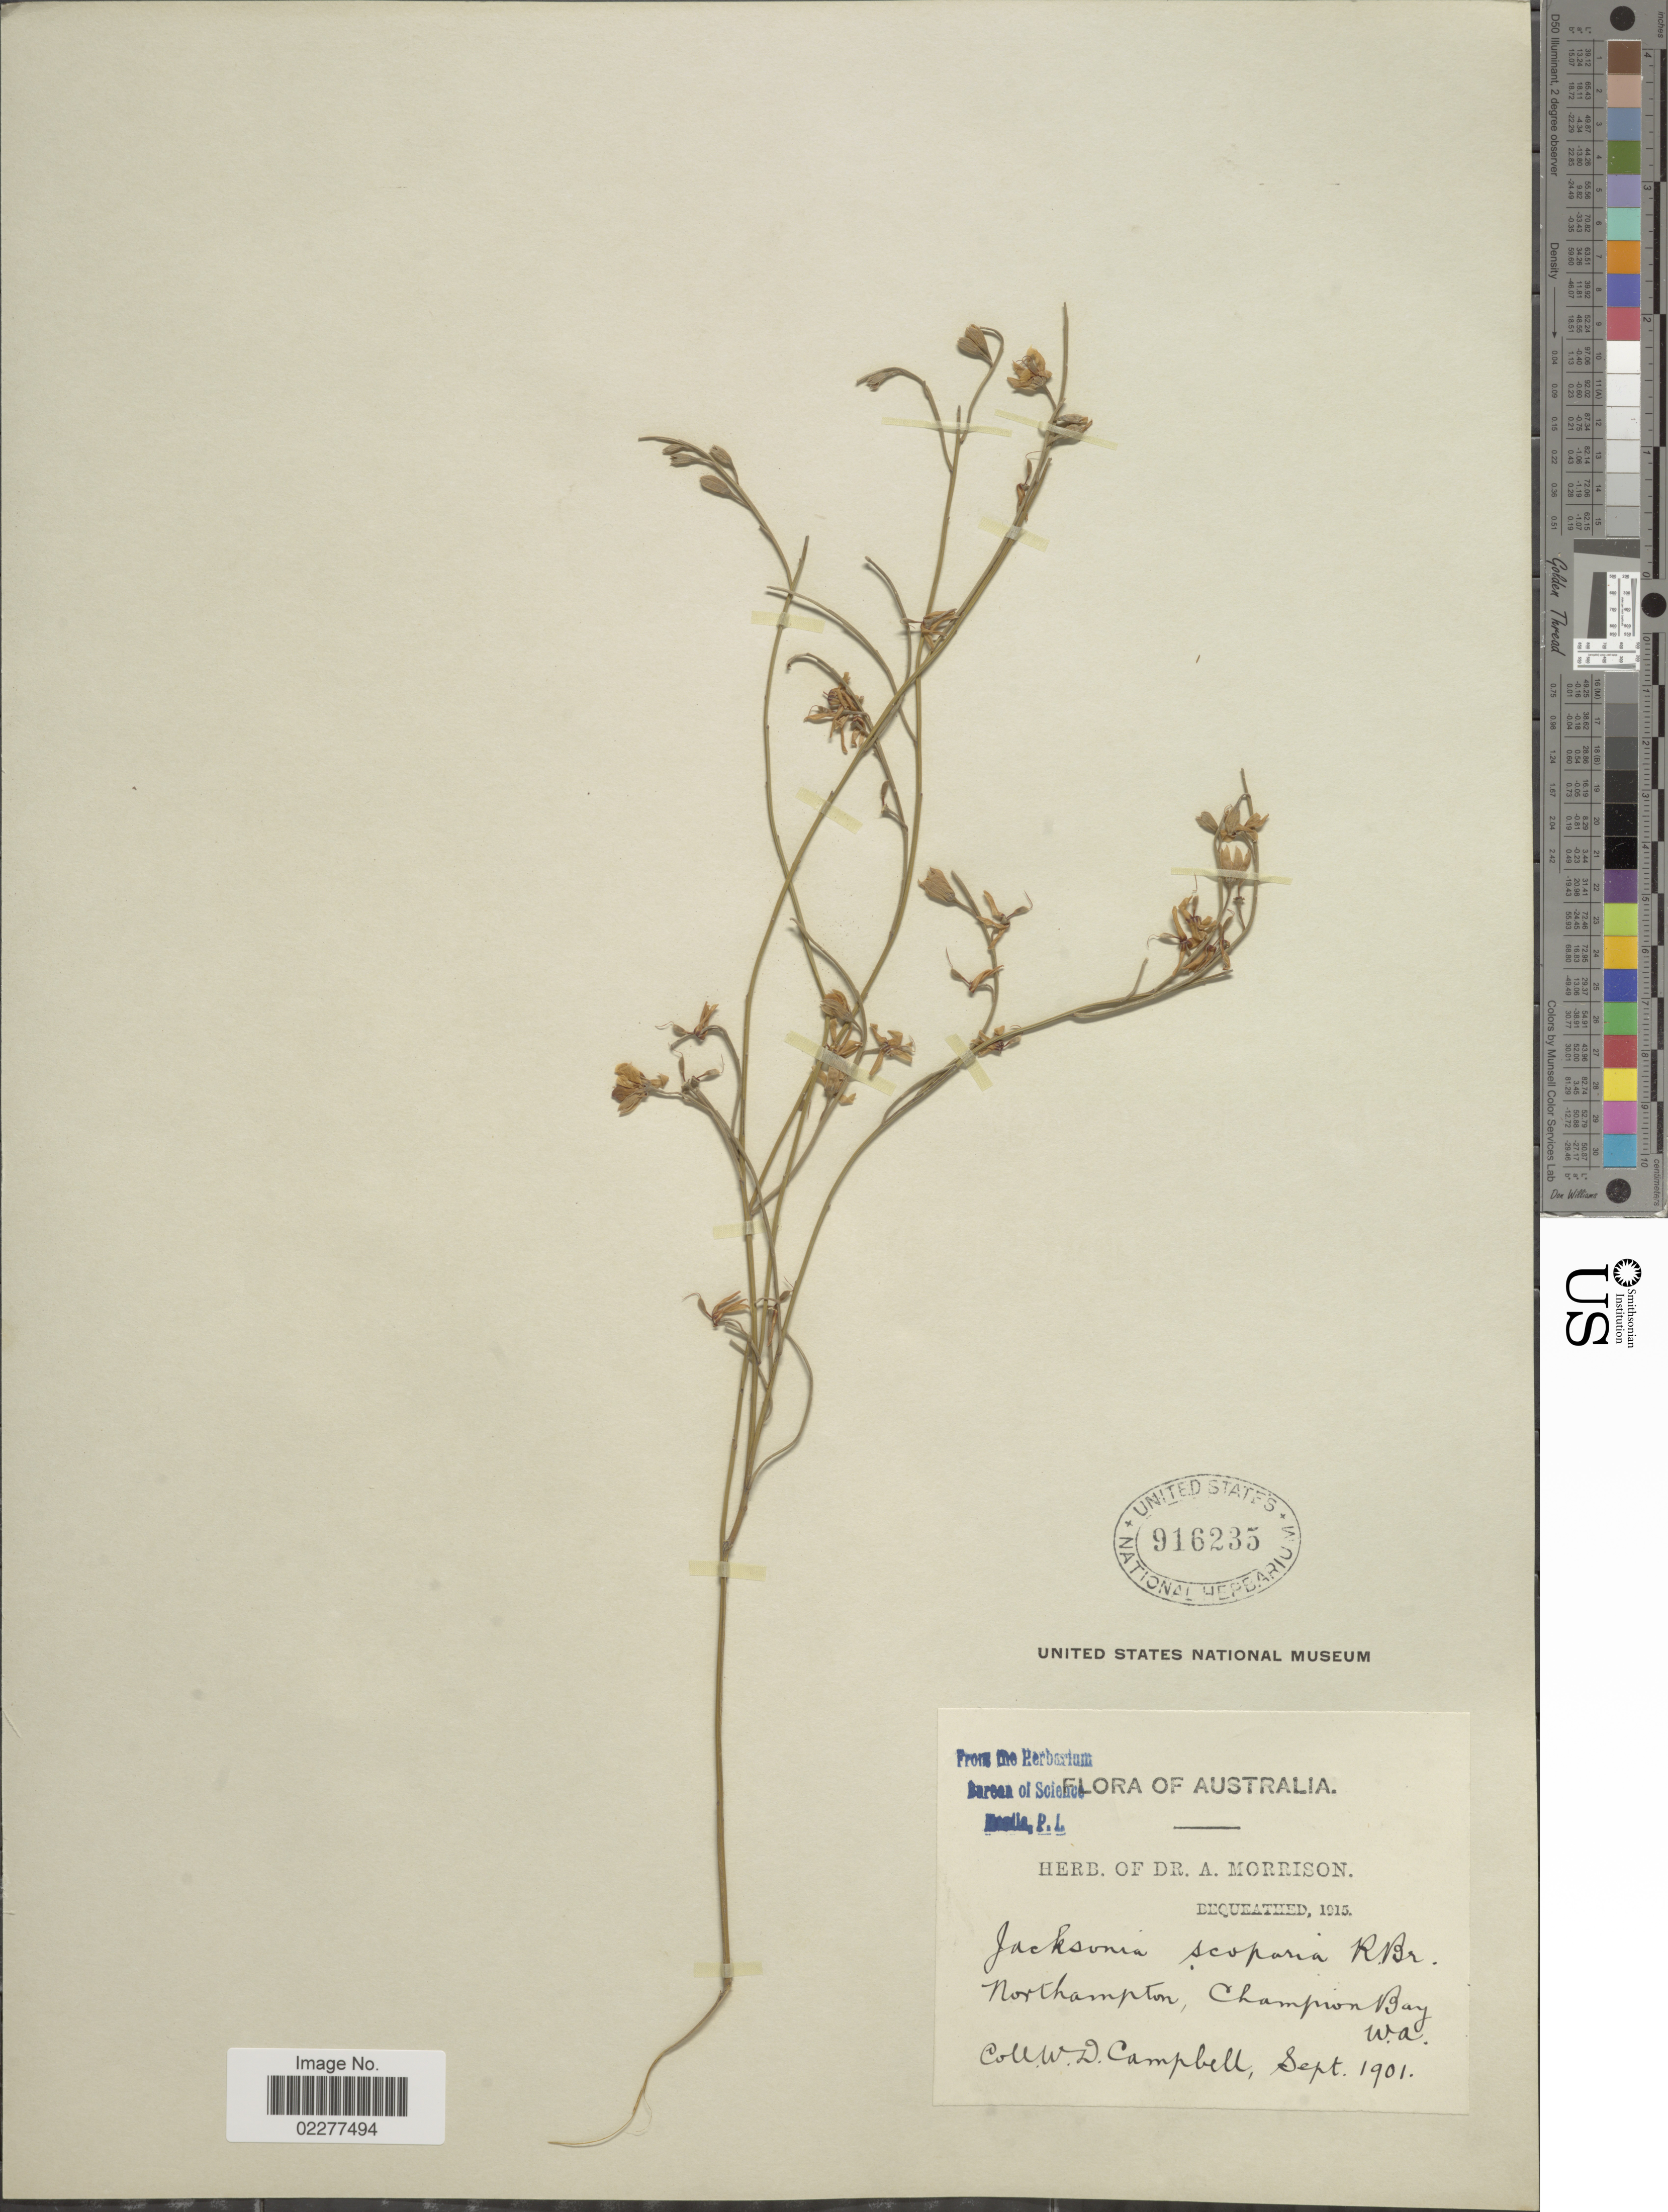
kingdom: Plantae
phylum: Tracheophyta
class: Magnoliopsida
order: Fabales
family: Fabaceae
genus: Jacksonia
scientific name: Jacksonia scoparia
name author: Sm.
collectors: W. D. Campbell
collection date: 1901-09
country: Australia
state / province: Western Australia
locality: Northampton, Champion Bay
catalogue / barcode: US 916235